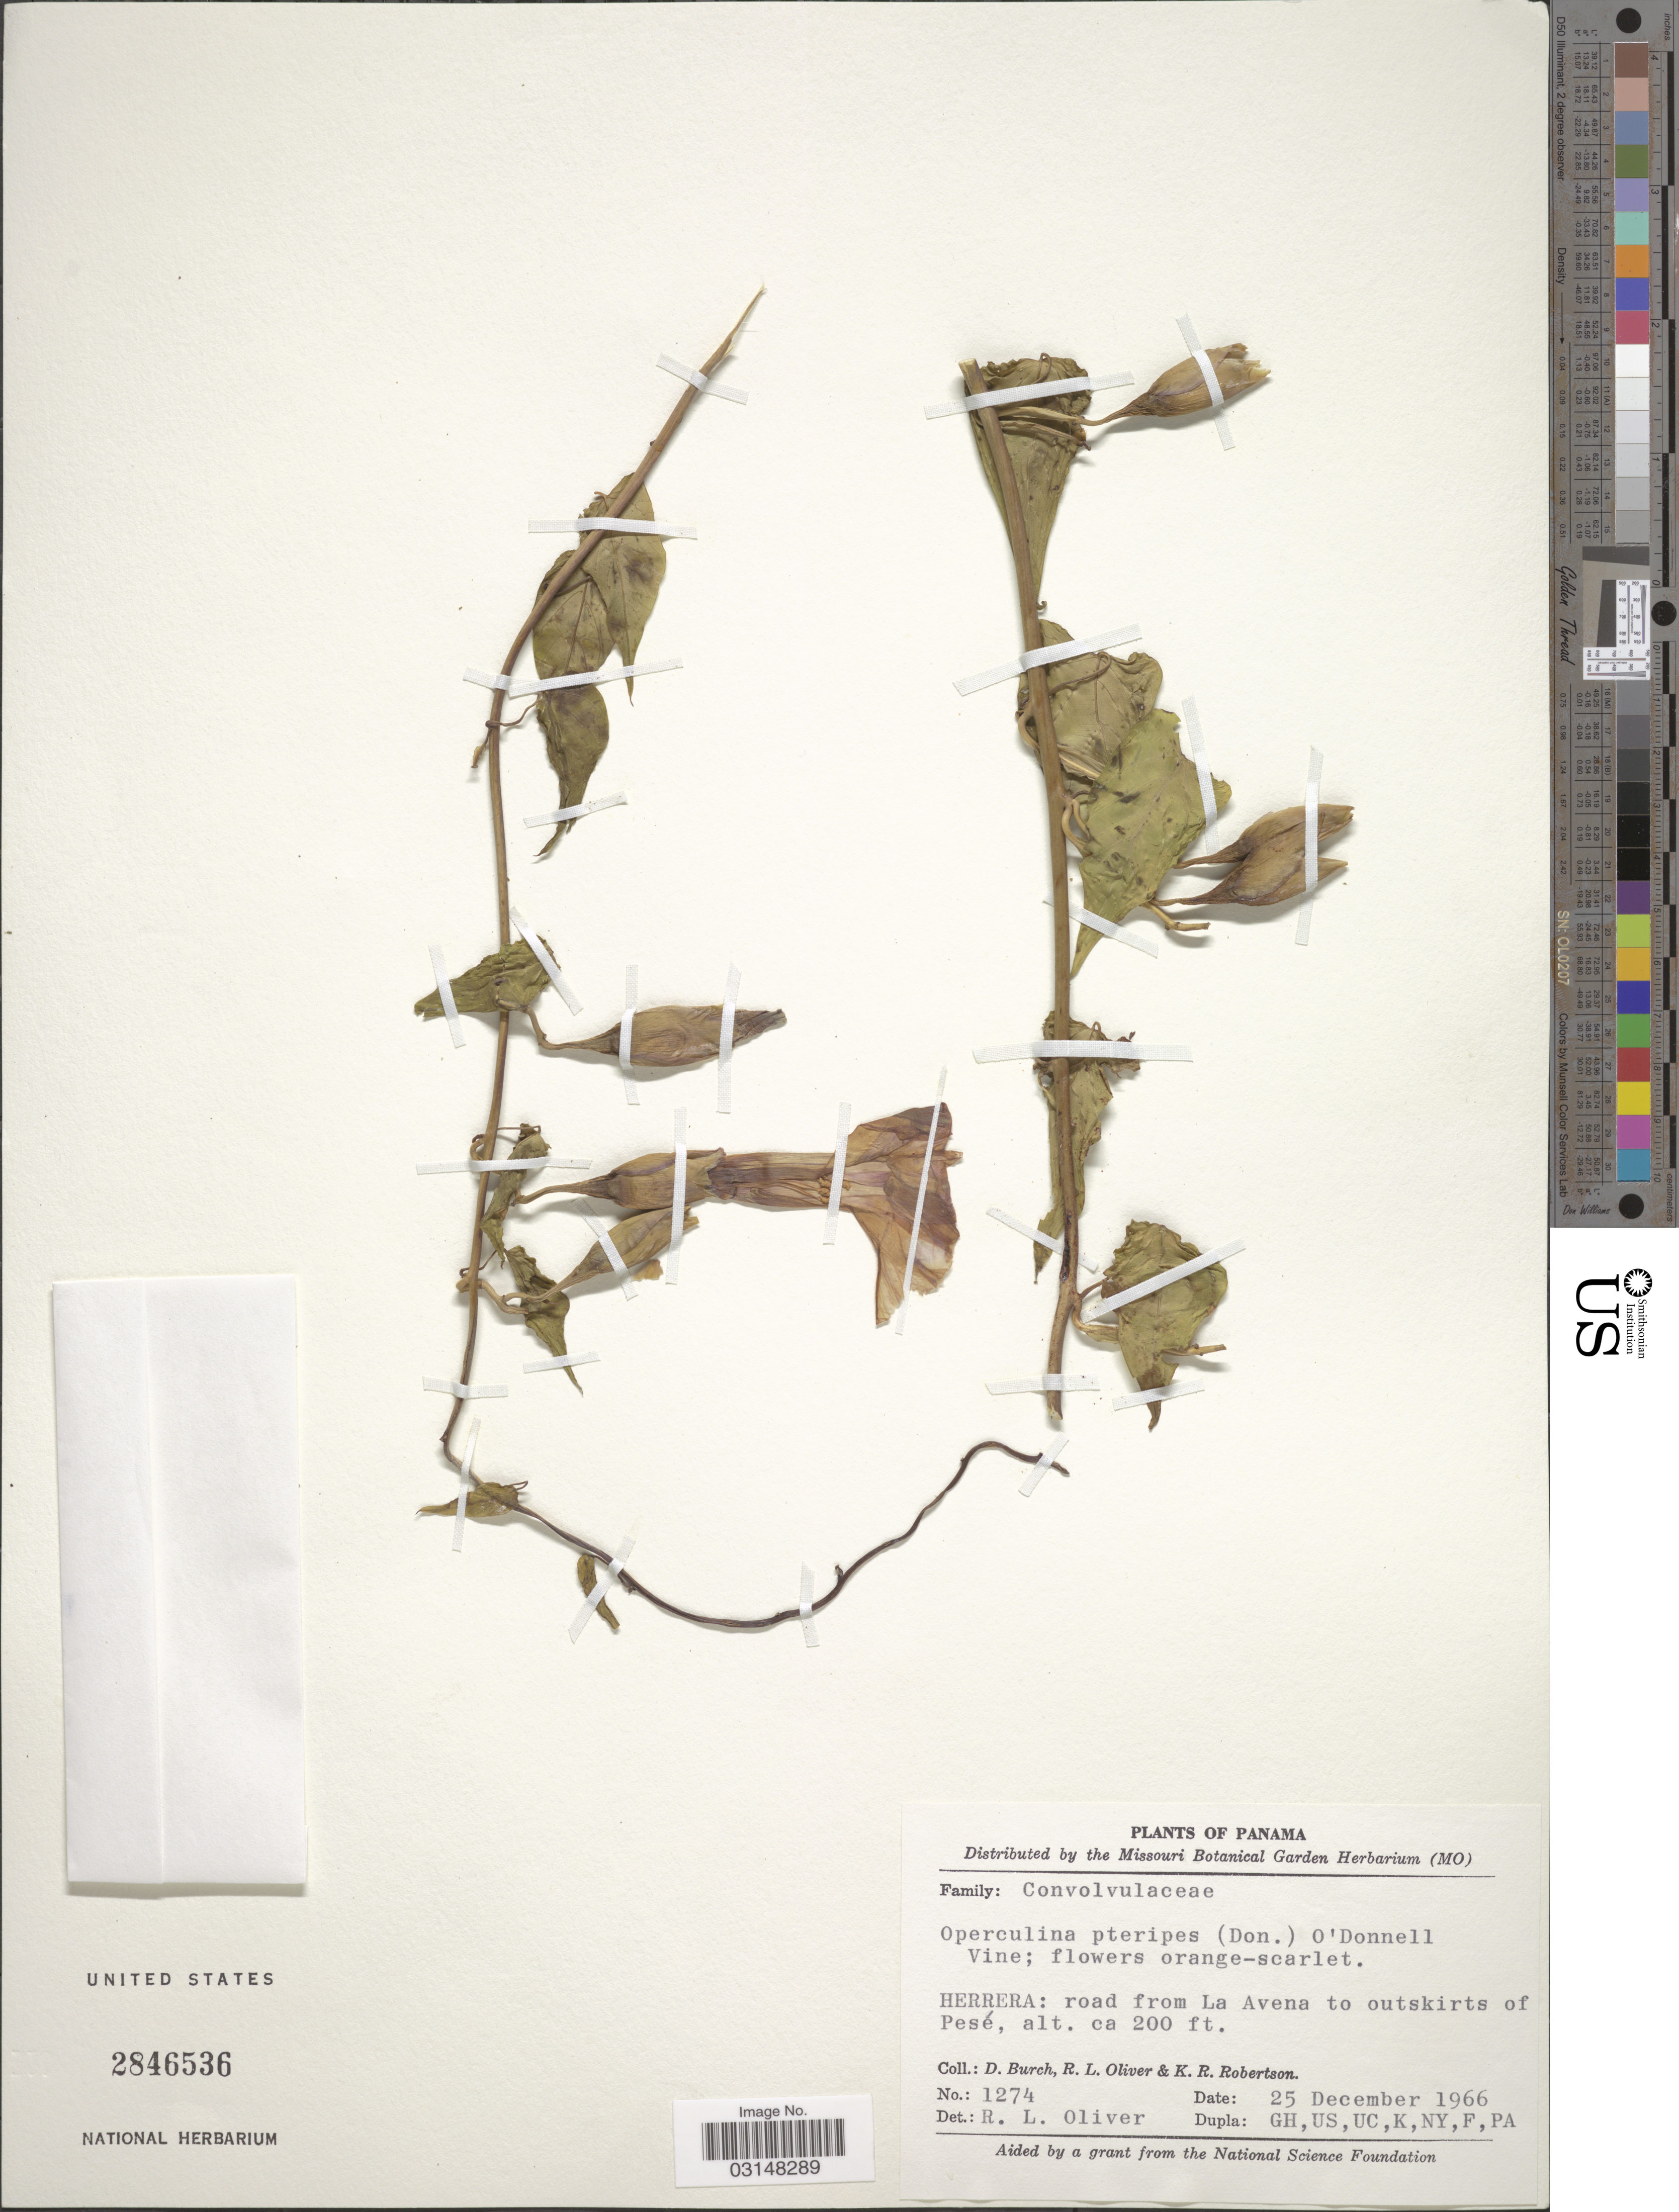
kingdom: Plantae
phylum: Tracheophyta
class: Magnoliopsida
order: Solanales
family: Convolvulaceae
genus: Operculina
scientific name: Operculina pteripes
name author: (G. Don) O'Donell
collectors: D. Burch, R. Oliver & K. Robertson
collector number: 1274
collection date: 1966-12-25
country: Panama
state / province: Herrera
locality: Road from La Avena to outskirts of Pesé.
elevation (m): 61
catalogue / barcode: US 2846536